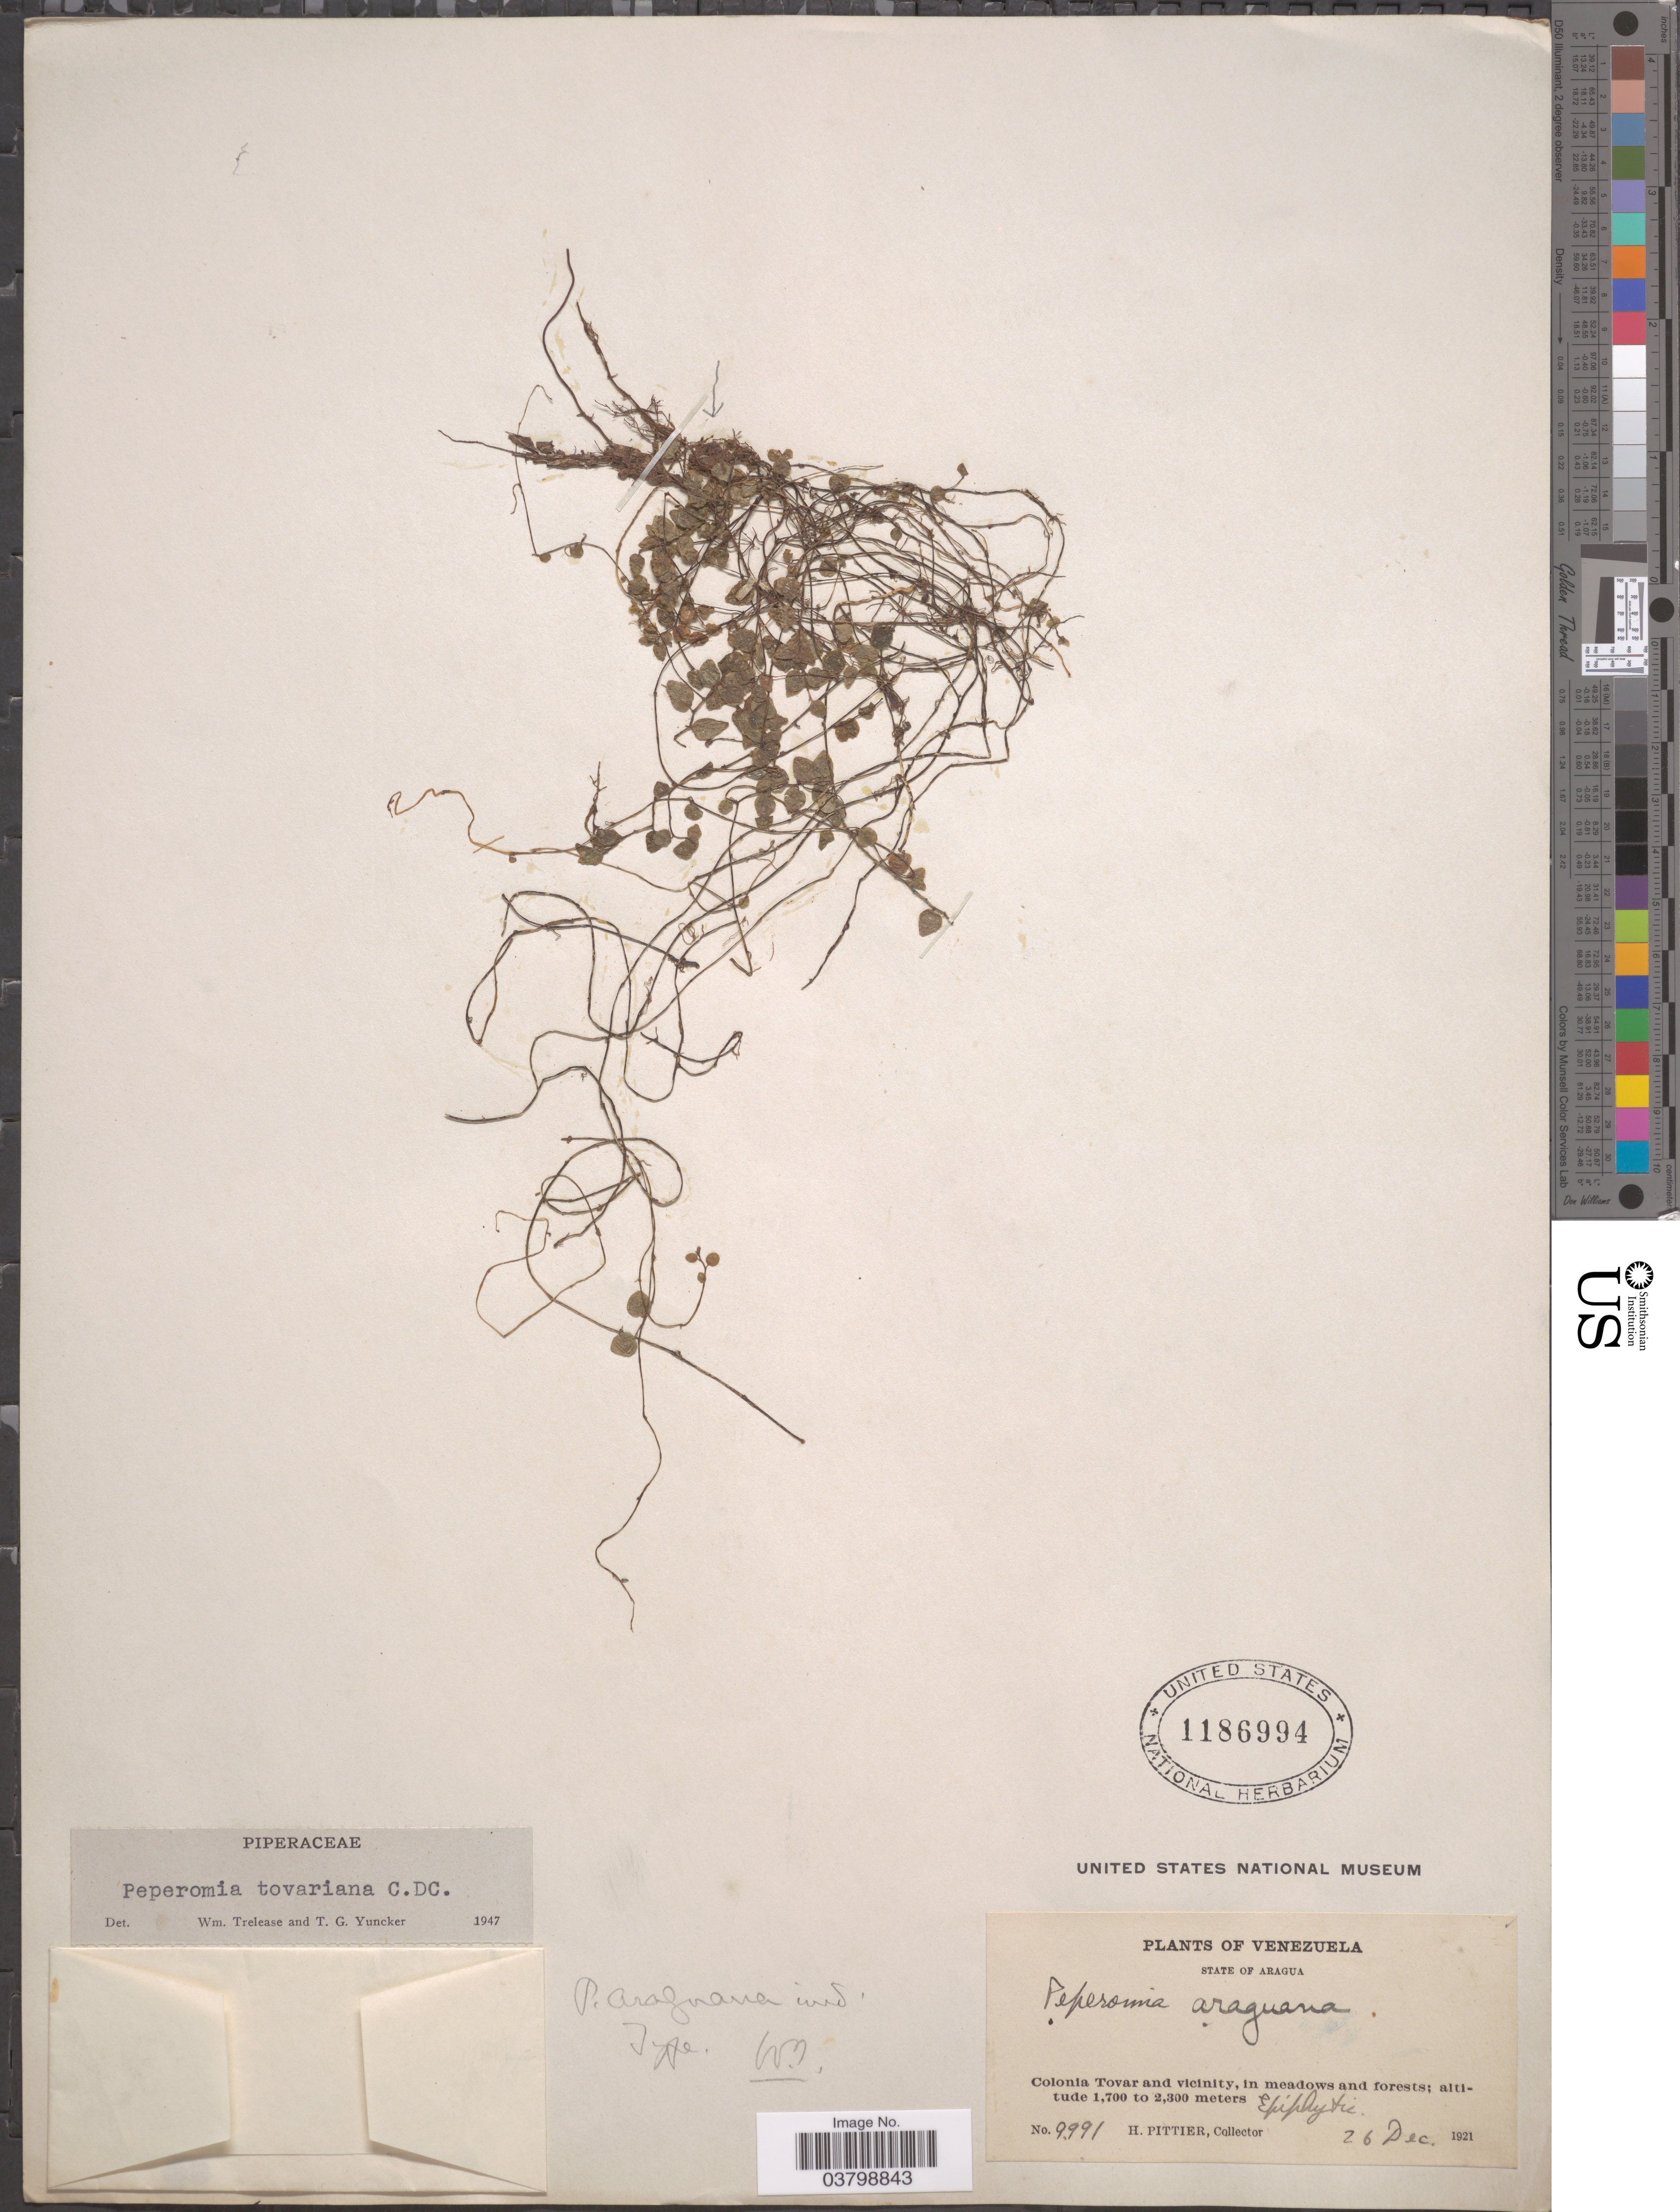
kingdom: Plantae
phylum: Tracheophyta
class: Magnoliopsida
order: Piperales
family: Piperaceae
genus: Peperomia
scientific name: Peperomia tovariana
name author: C. DC.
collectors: H. F. Pittier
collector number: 9991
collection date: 1921-12-26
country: Venezuela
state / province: Aragua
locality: Colonia Tovar and vicinity.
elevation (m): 1700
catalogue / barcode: US 1186994